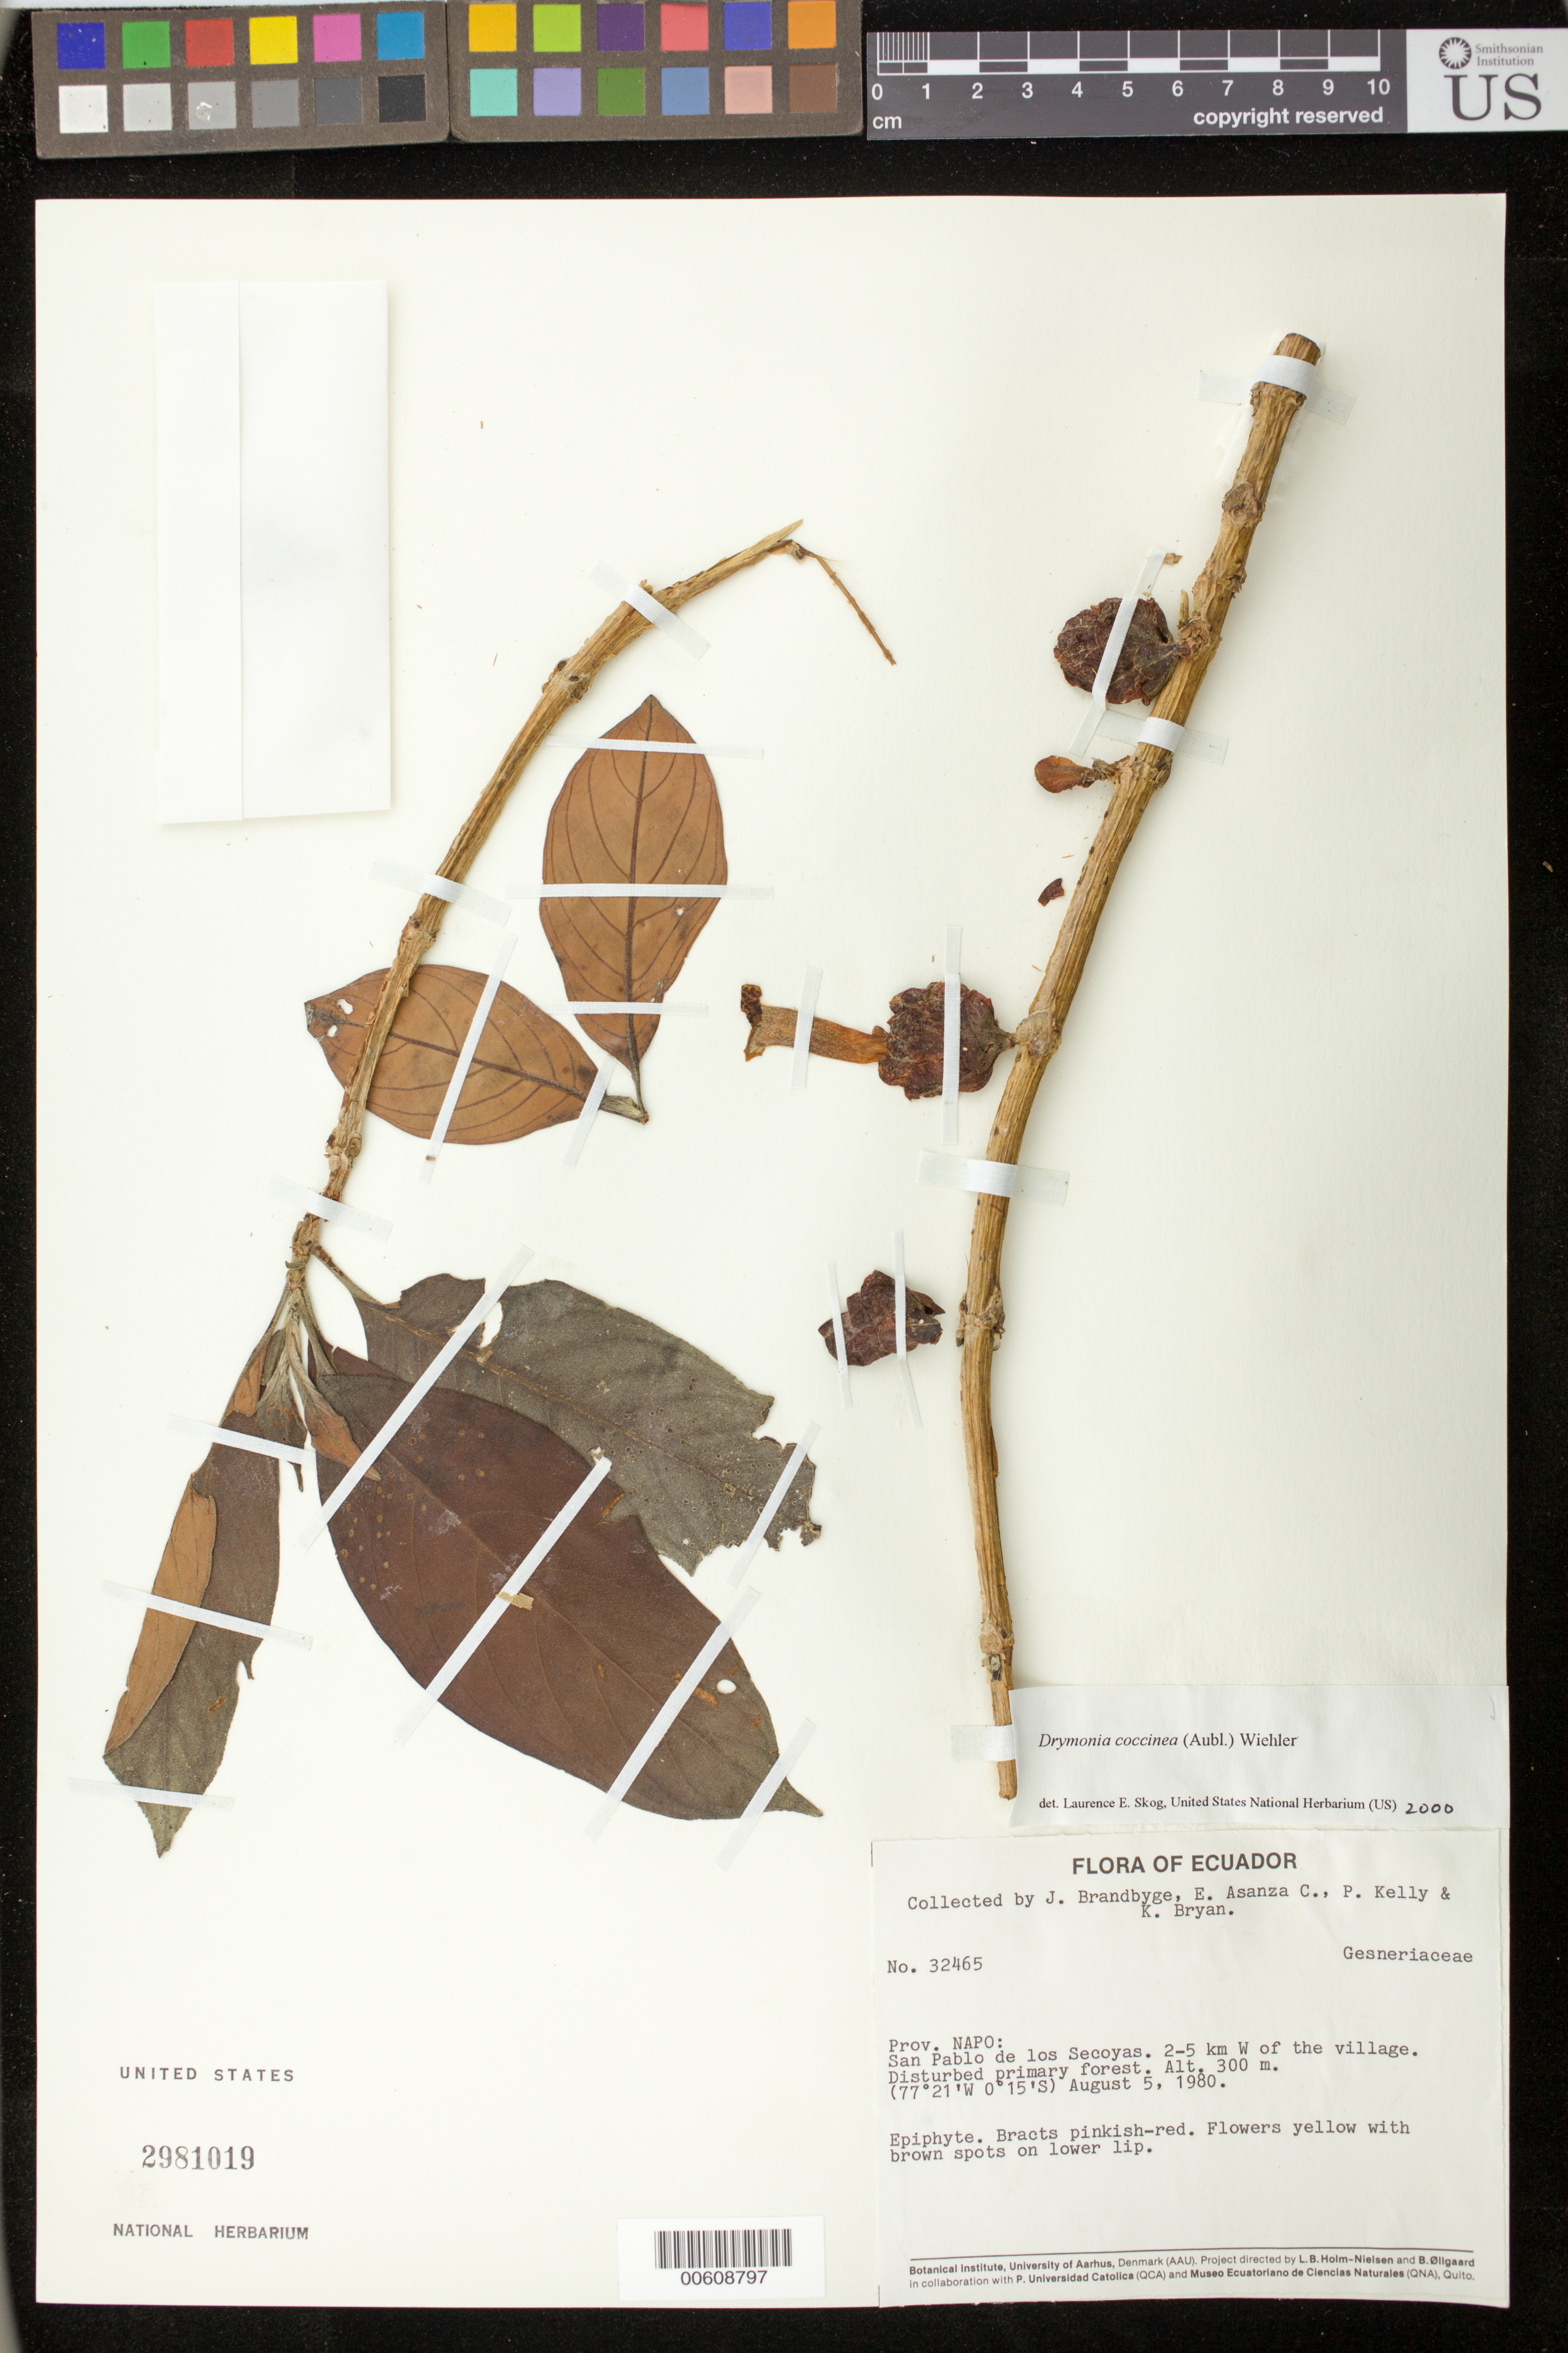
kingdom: Plantae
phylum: Tracheophyta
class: Magnoliopsida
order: Lamiales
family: Gesneriaceae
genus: Drymonia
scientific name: Drymonia coccinea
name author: (Aubl.) Wiehler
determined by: Skog, Laurence E.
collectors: J. Brandbyge, E. Asanza C., P. Kelly & K. Bryan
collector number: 32465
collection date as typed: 05 Aug 1980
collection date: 1980-08-05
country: Ecuador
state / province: Sucumbíos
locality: ("Napo.") San Pablo de los Secoyas, 2-5 km W of the village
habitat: Disturbed primary forest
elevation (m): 300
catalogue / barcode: US 2981019